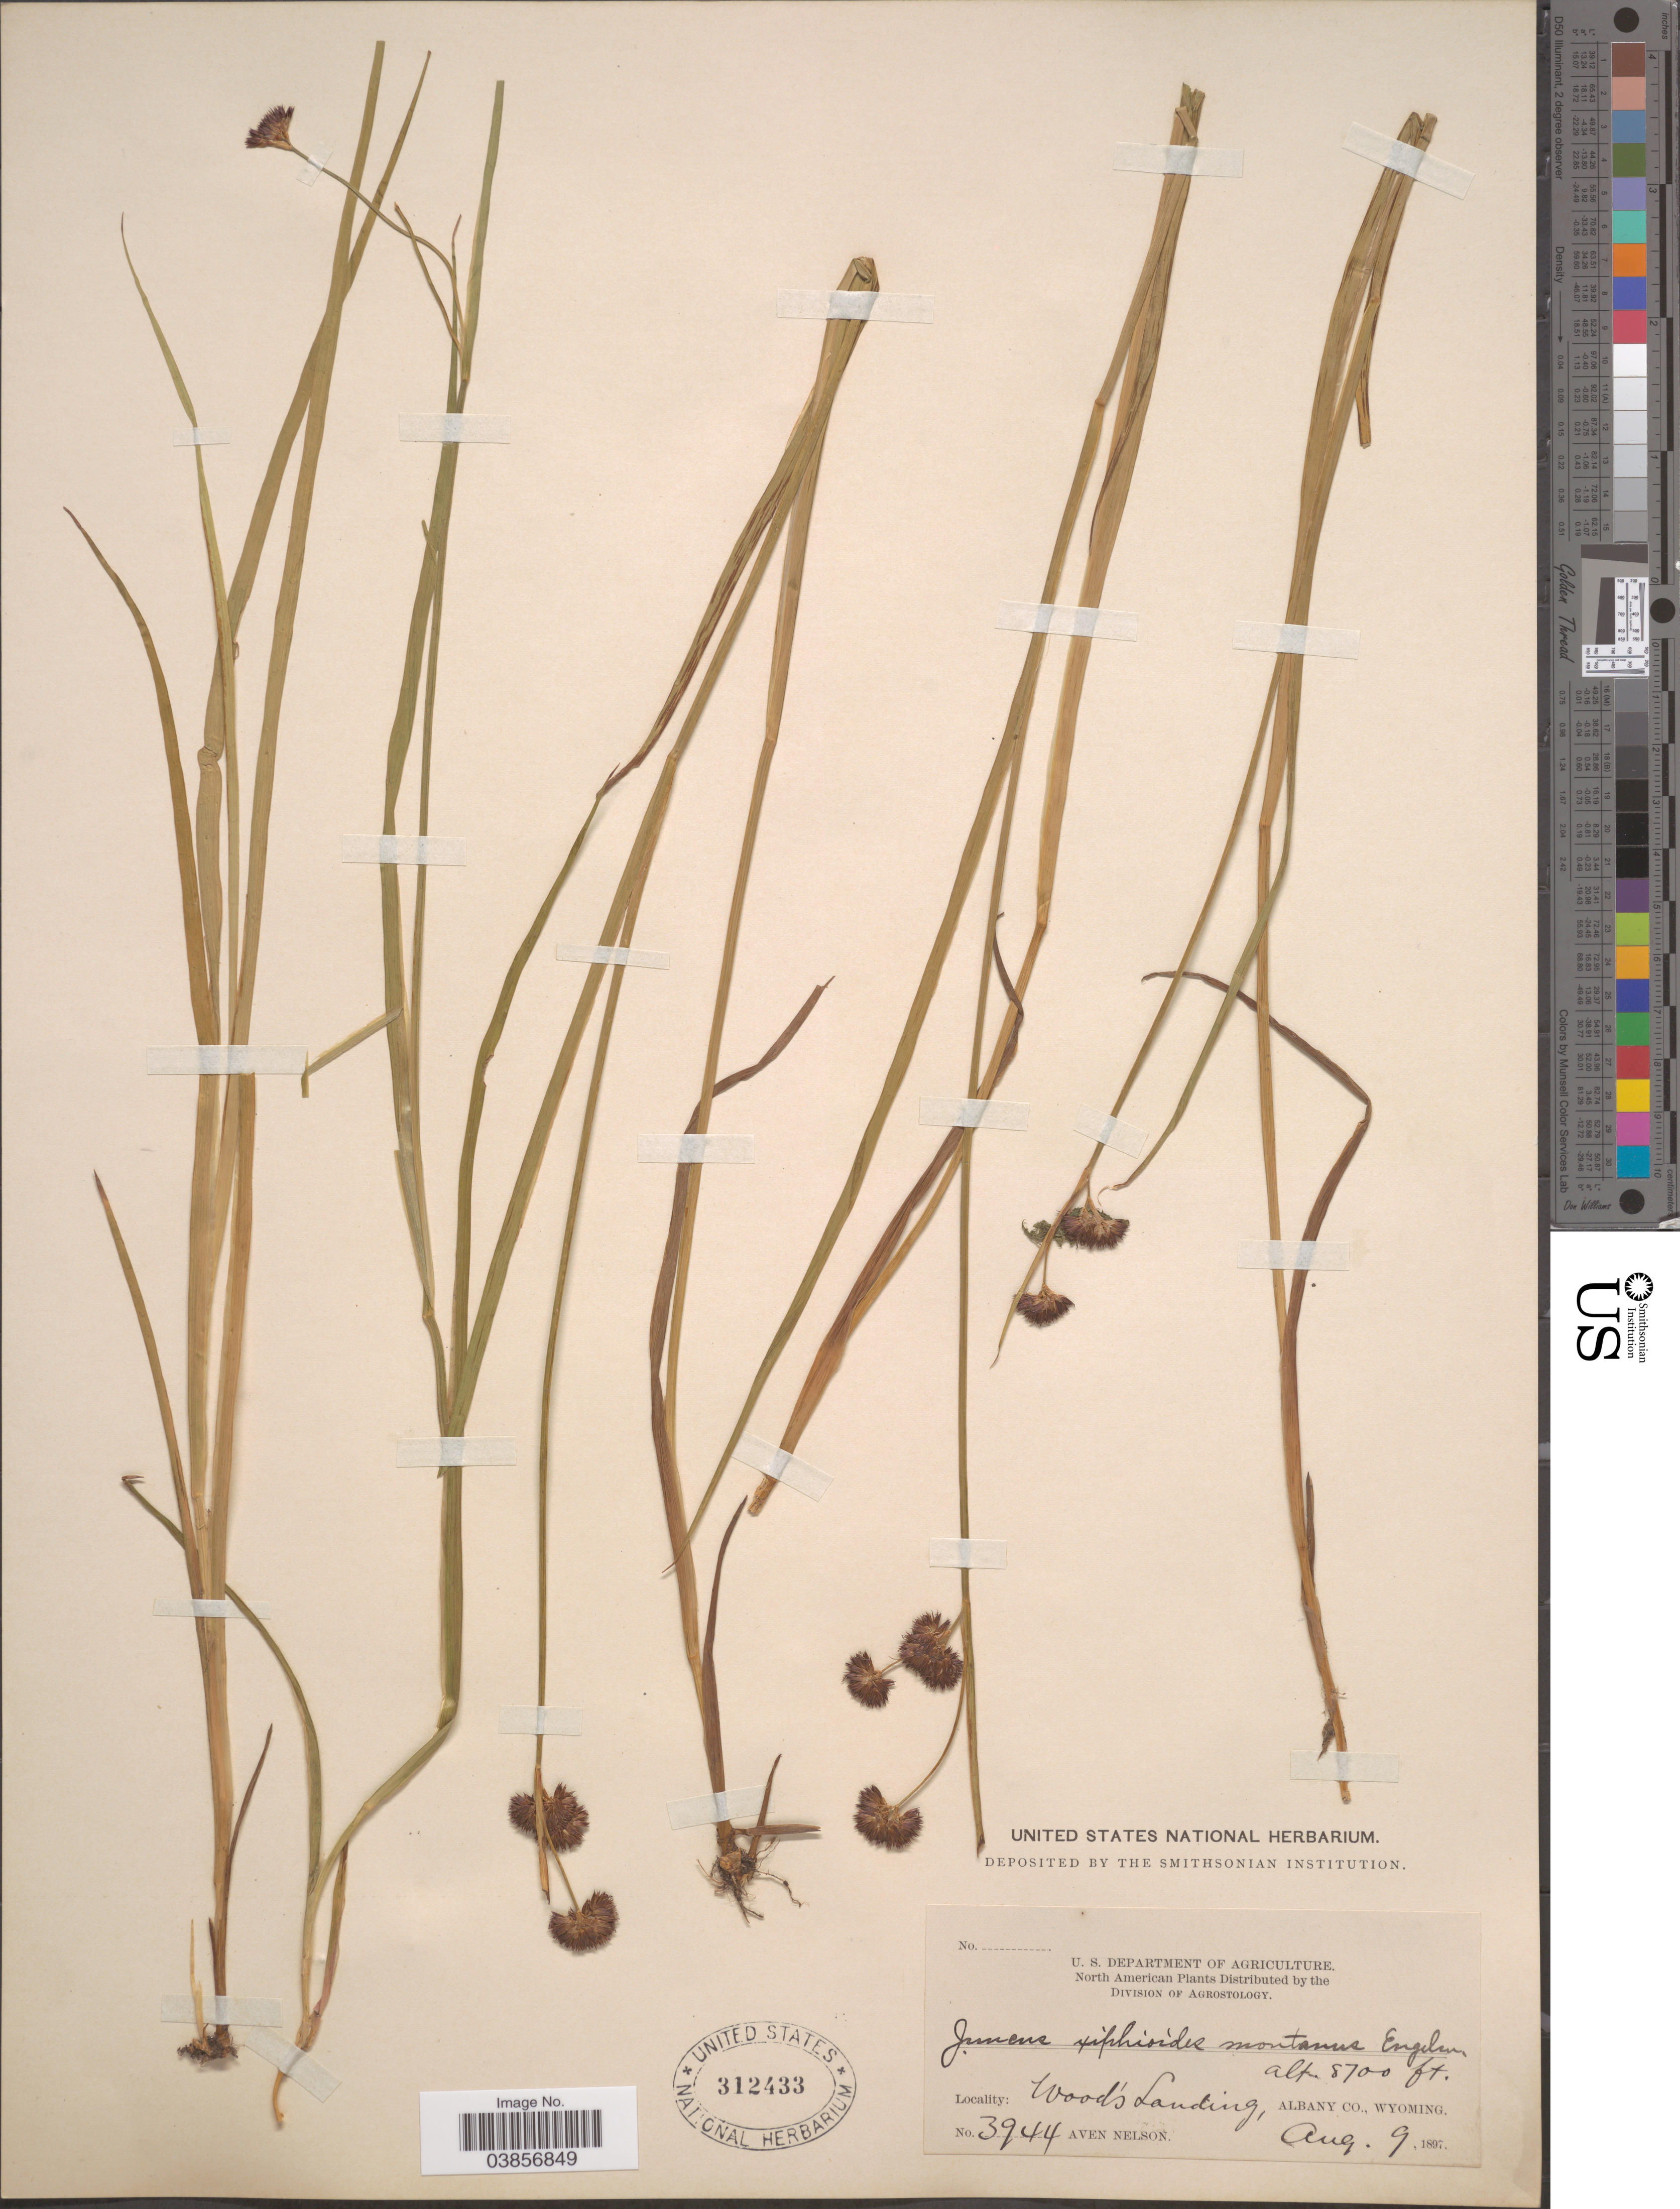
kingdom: Plantae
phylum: Tracheophyta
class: Liliopsida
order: Poales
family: Juncaceae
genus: Juncus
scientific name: Juncus saximontanus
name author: A. Nelson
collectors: A. Nelson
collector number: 3944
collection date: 1897-08-09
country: United States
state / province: Wyoming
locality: Wood's Landing, Albany Co.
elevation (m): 2652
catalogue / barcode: US 312433